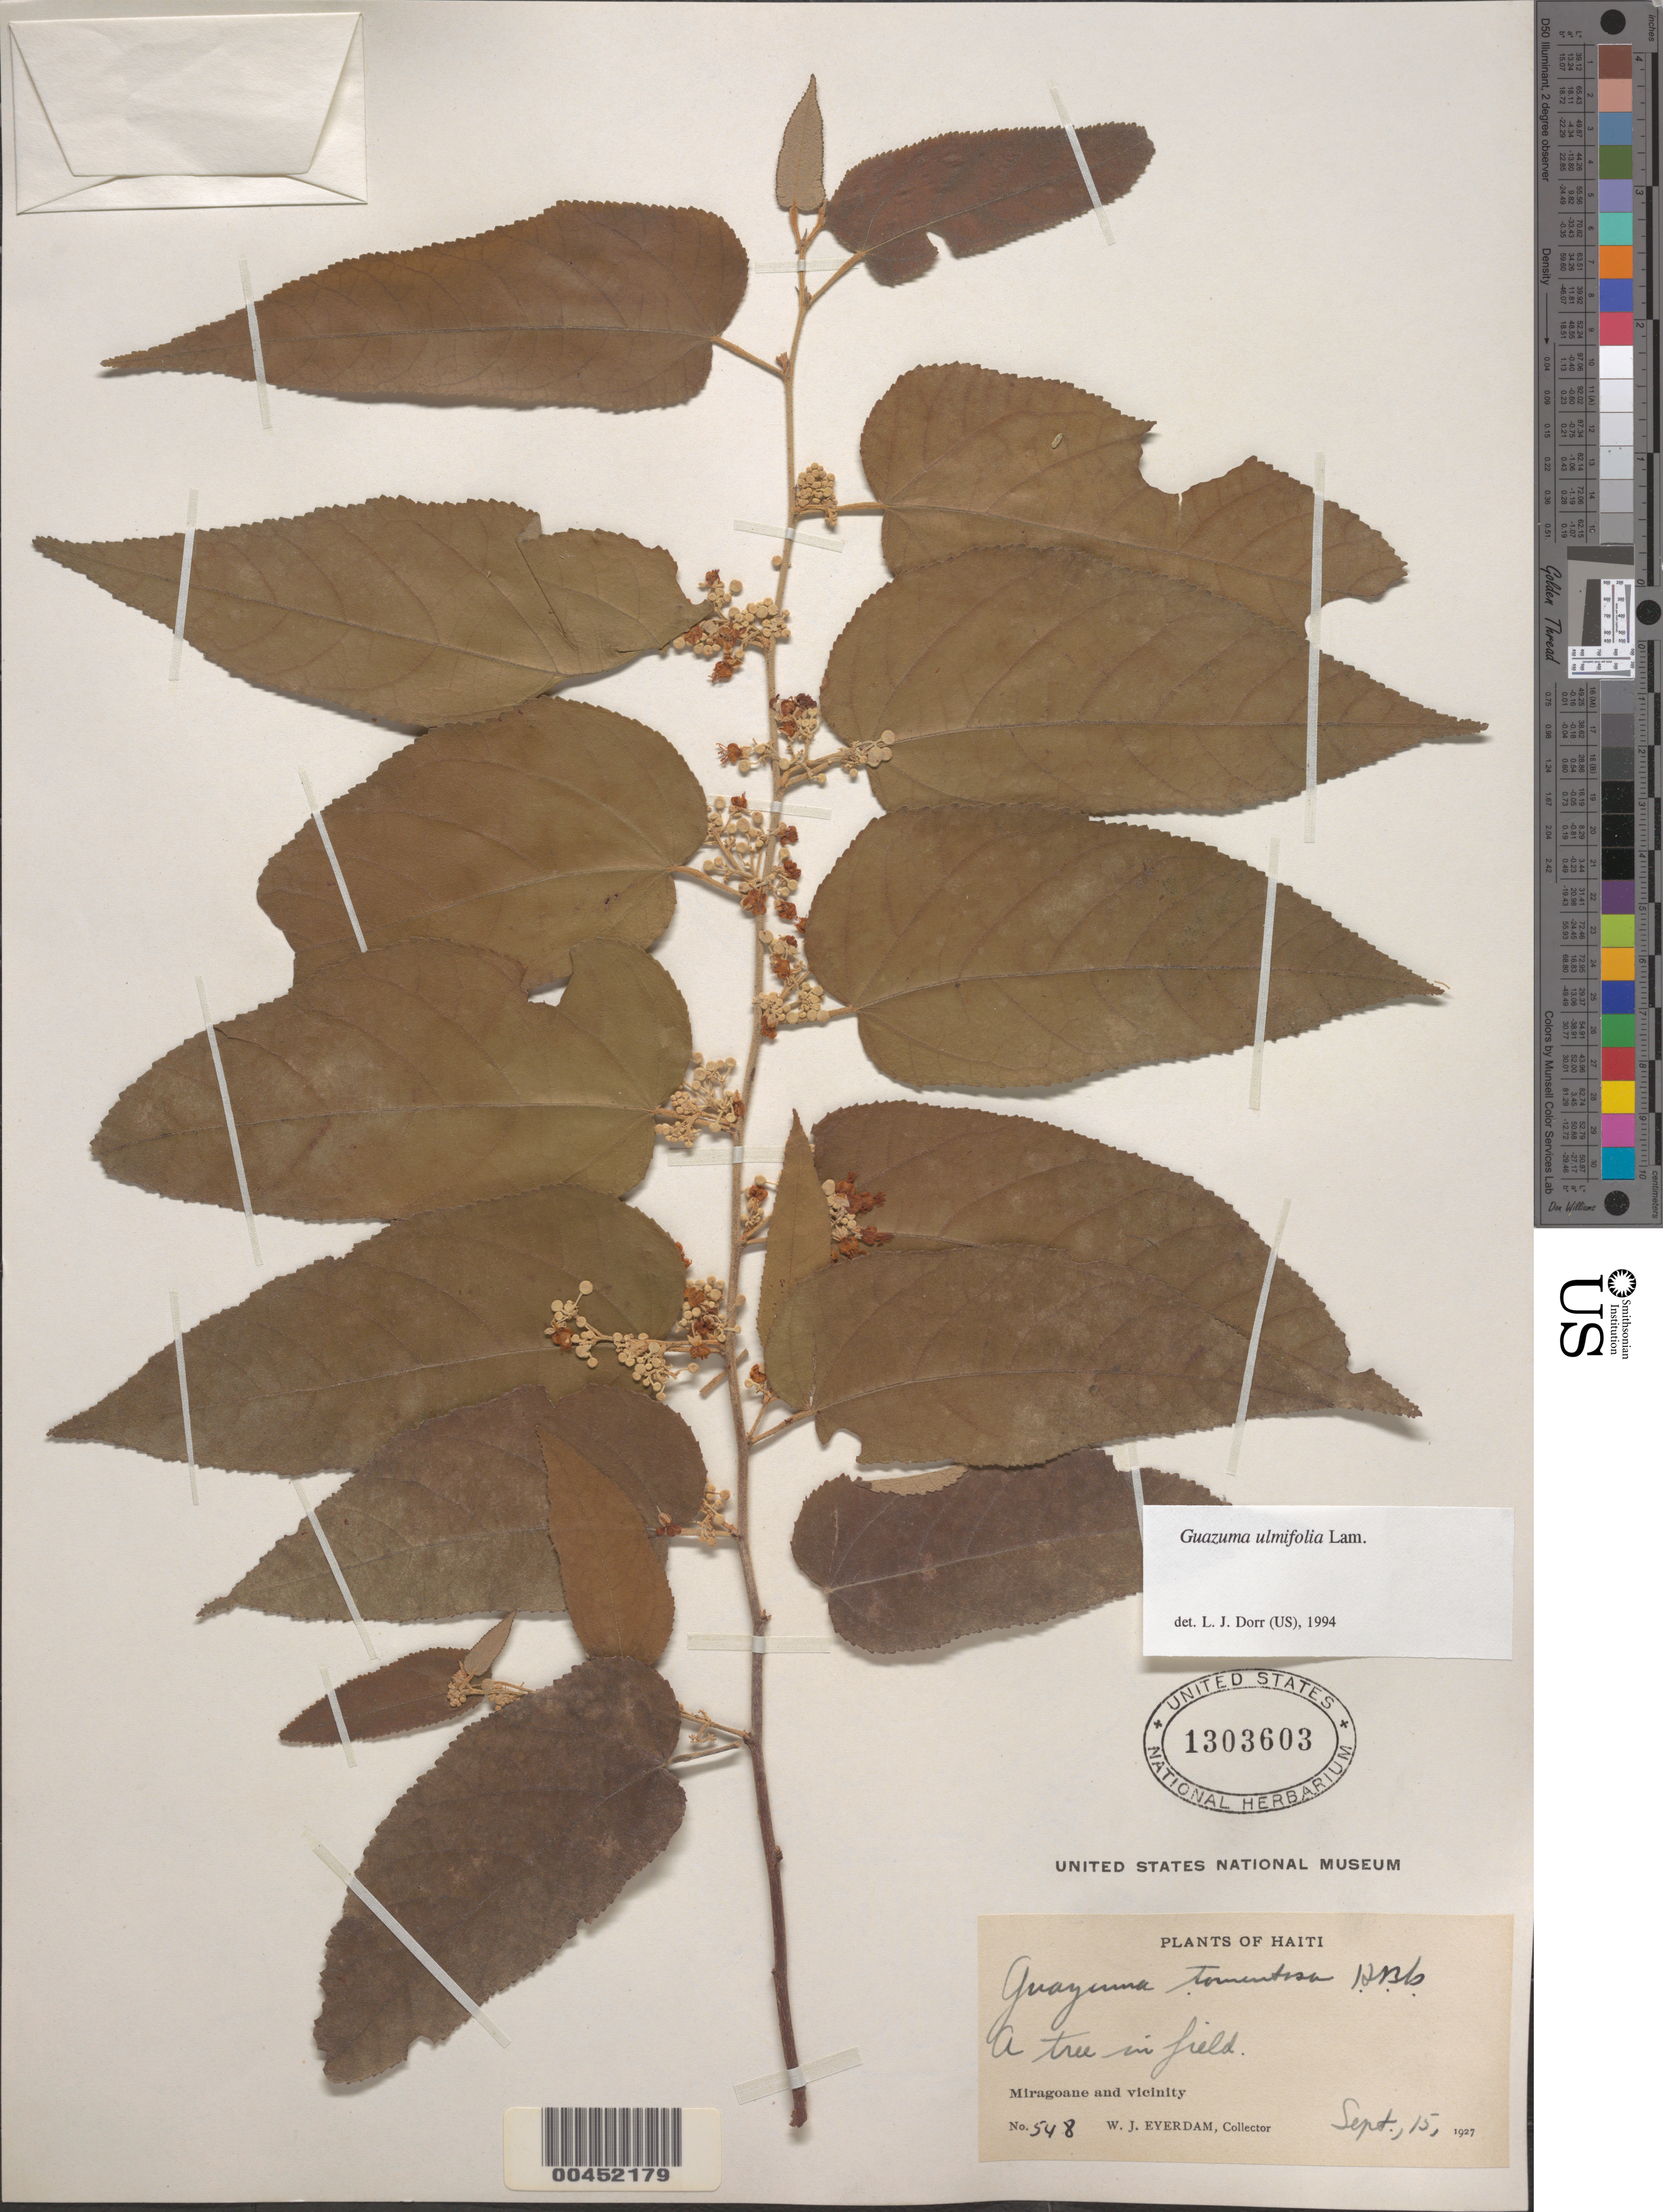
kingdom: Plantae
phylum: Tracheophyta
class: Magnoliopsida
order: Malvales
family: Malvaceae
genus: Guazuma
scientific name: Guazuma ulmifolia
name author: Lam.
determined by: Dorr, L. J., (BOT), Smithsonian Institution - National Museum of Natural History (UNITED STATES)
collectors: W. J. Eyerdam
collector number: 548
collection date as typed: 15 Sep 1927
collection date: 1927-09-15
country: Haiti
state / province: Sud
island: Hispaniola Island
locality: Mirogoane and vicinity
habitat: field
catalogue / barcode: US 1303603